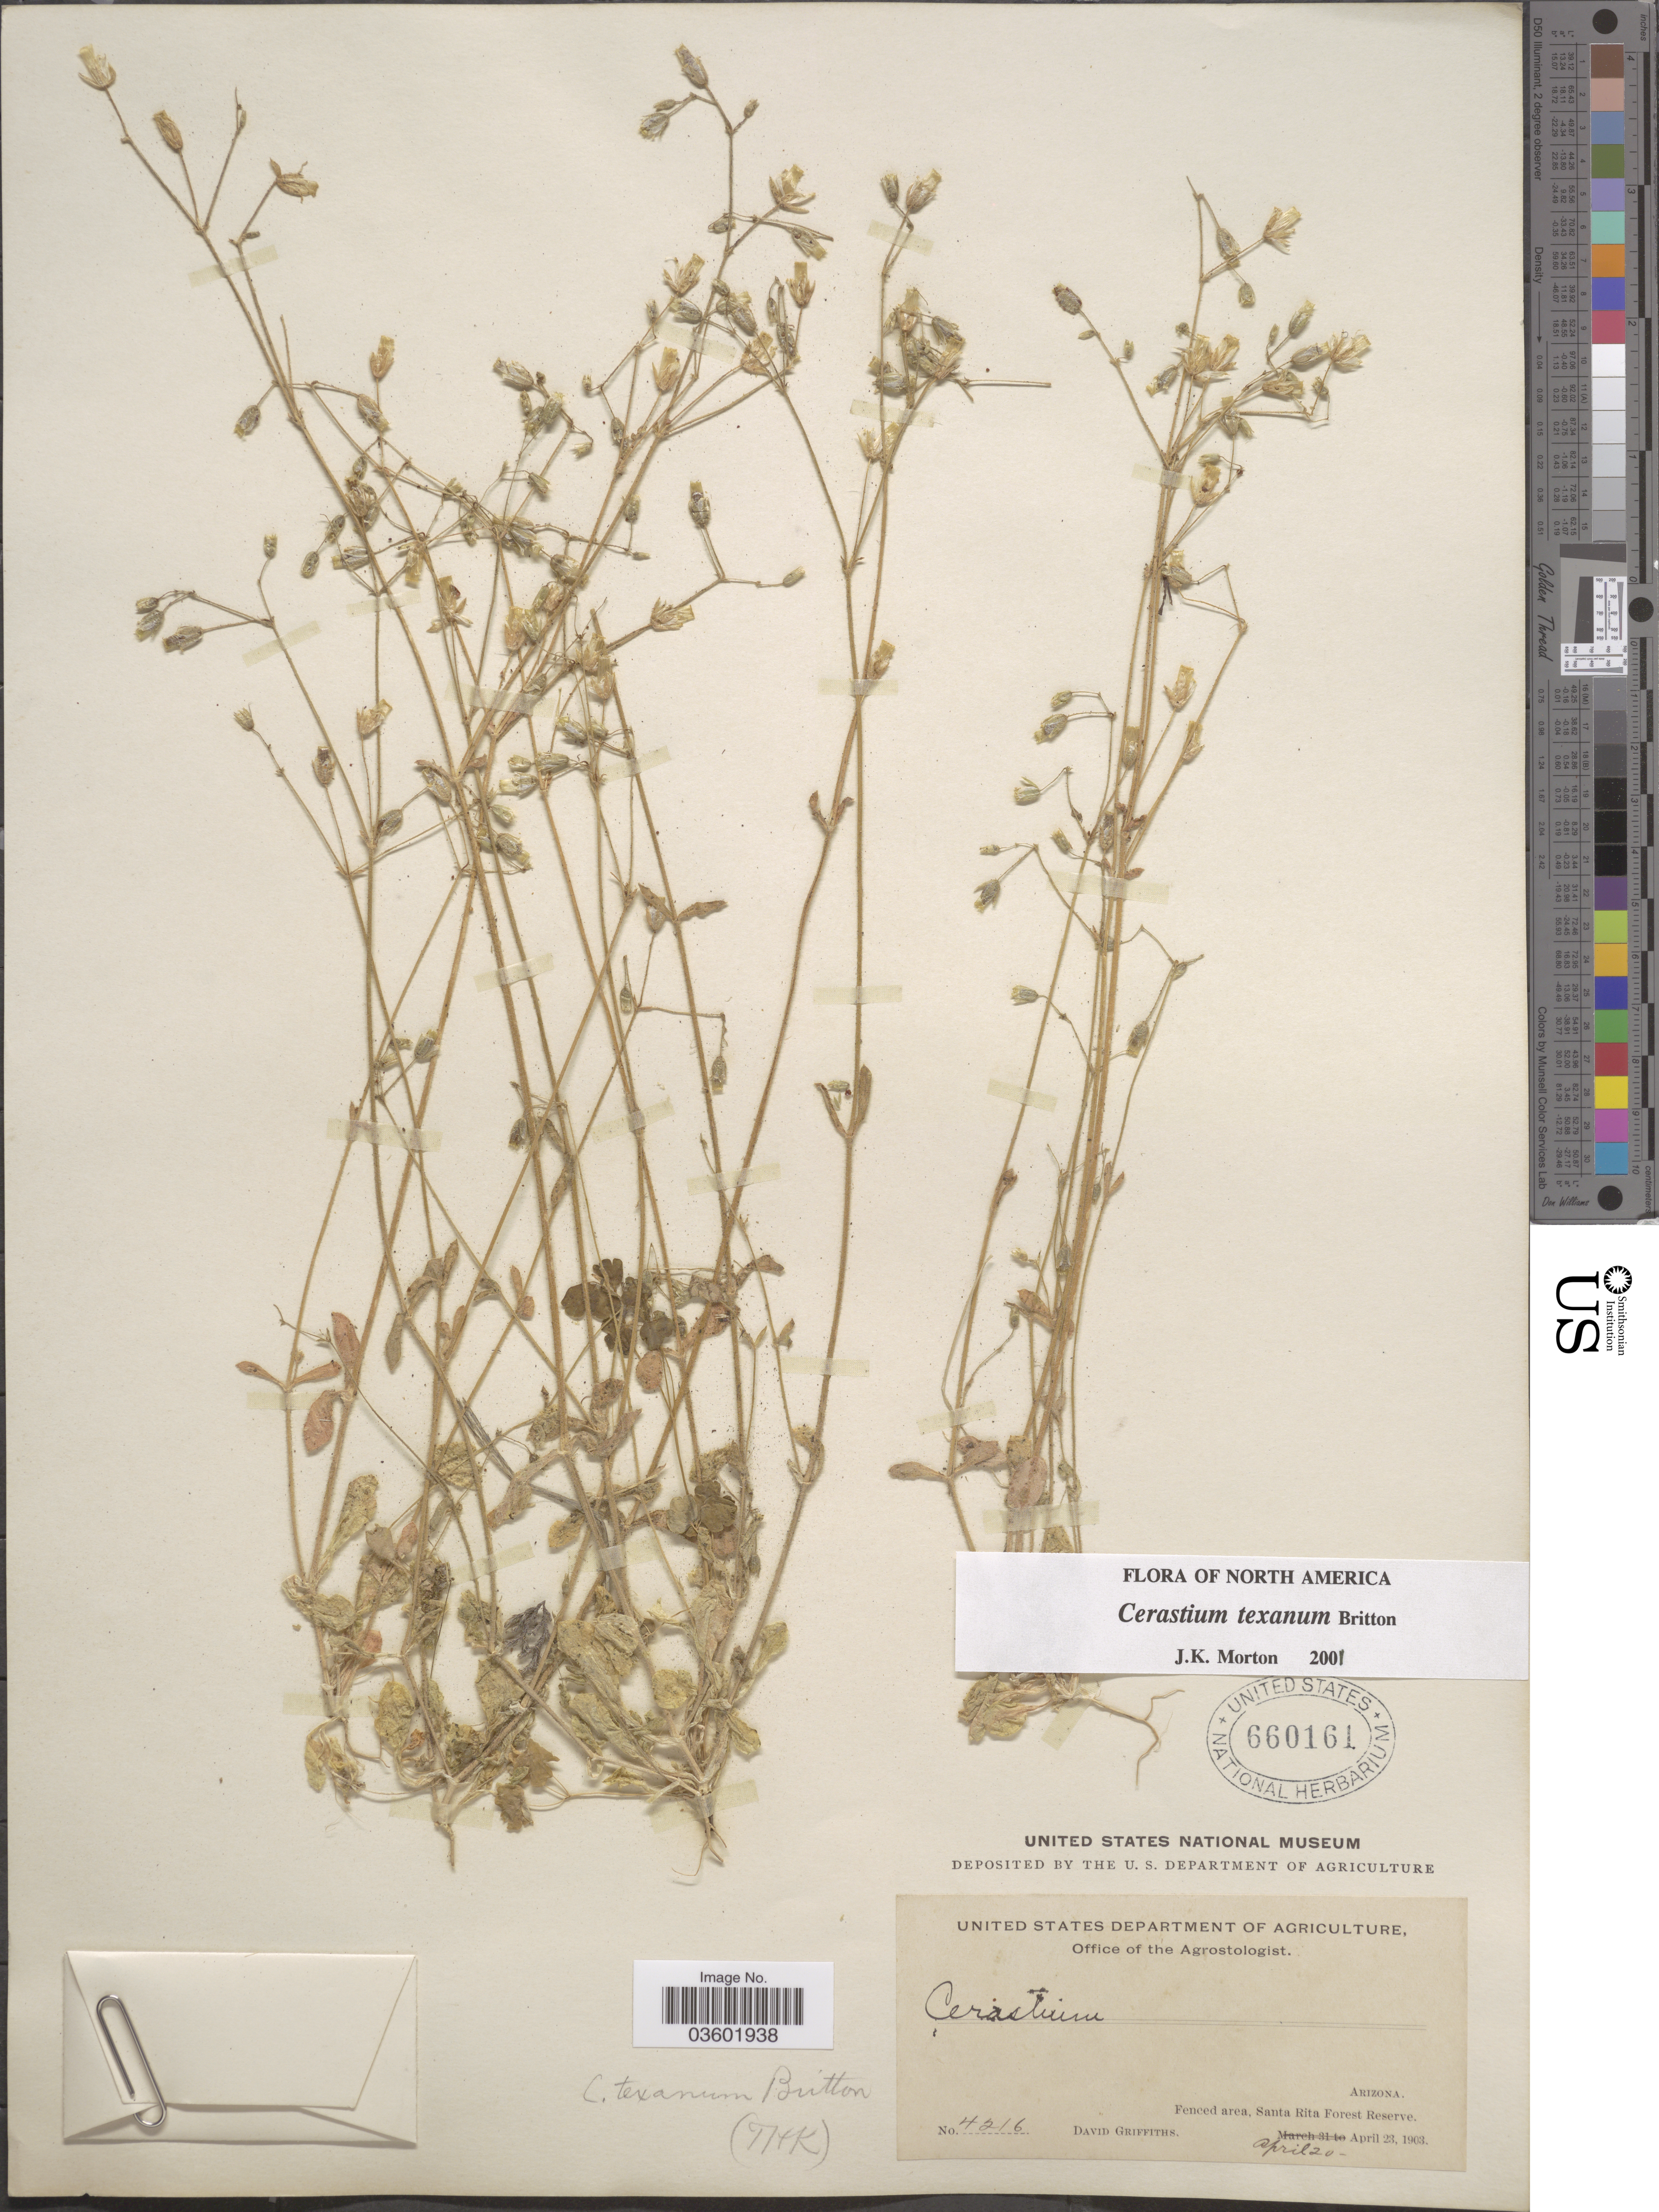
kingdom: Plantae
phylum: Tracheophyta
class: Magnoliopsida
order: Caryophyllales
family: Caryophyllaceae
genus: Cerastium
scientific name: Cerastium texanum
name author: Britton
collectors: D. Griffiths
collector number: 4216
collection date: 1903-04-20/1903-04-23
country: United States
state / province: Arizona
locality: Fenced area, Santa Rita Forest Reserve.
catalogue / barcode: US 660161